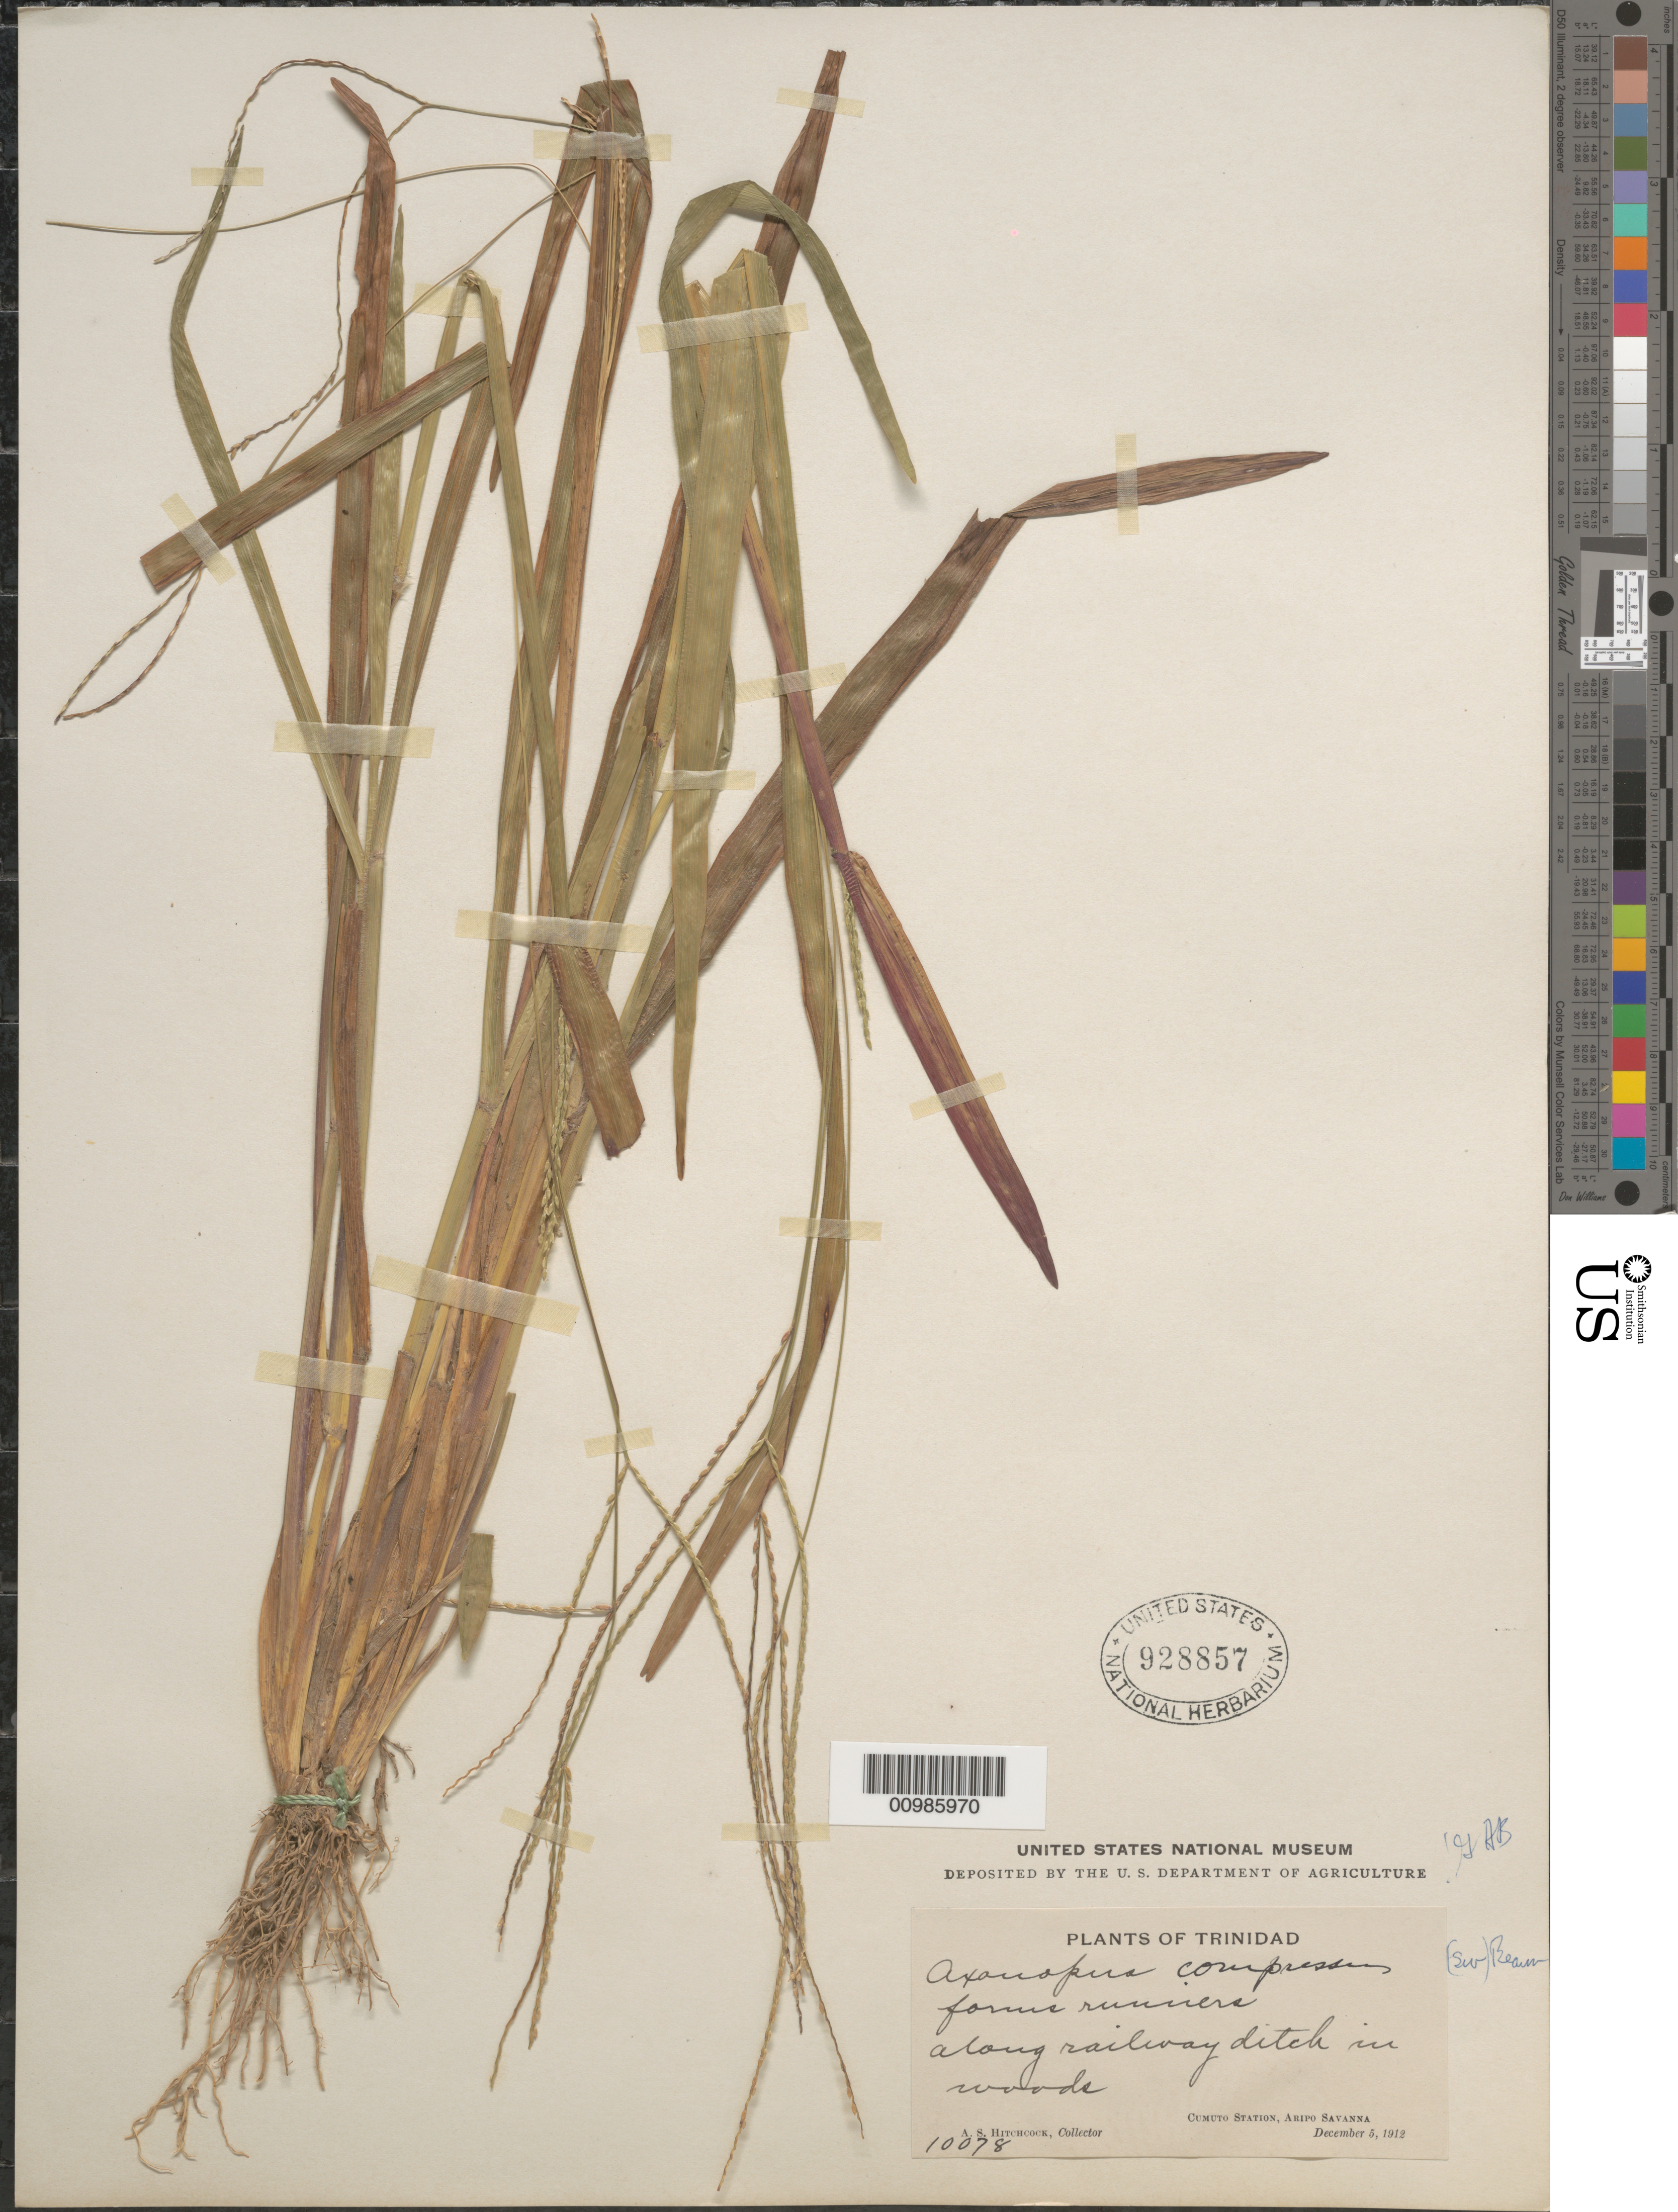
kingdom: Plantae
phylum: Tracheophyta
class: Liliopsida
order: Poales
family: Poaceae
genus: Axonopus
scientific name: Axonopus compressus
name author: (Sw.) P. Beauv.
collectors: A. S. Hitchcock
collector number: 10078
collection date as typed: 05 Dec 1912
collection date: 1912-12-05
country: Trinidad and Tobago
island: Trinidad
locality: Cumuto Station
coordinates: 0 N, 0 E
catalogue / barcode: US 928857